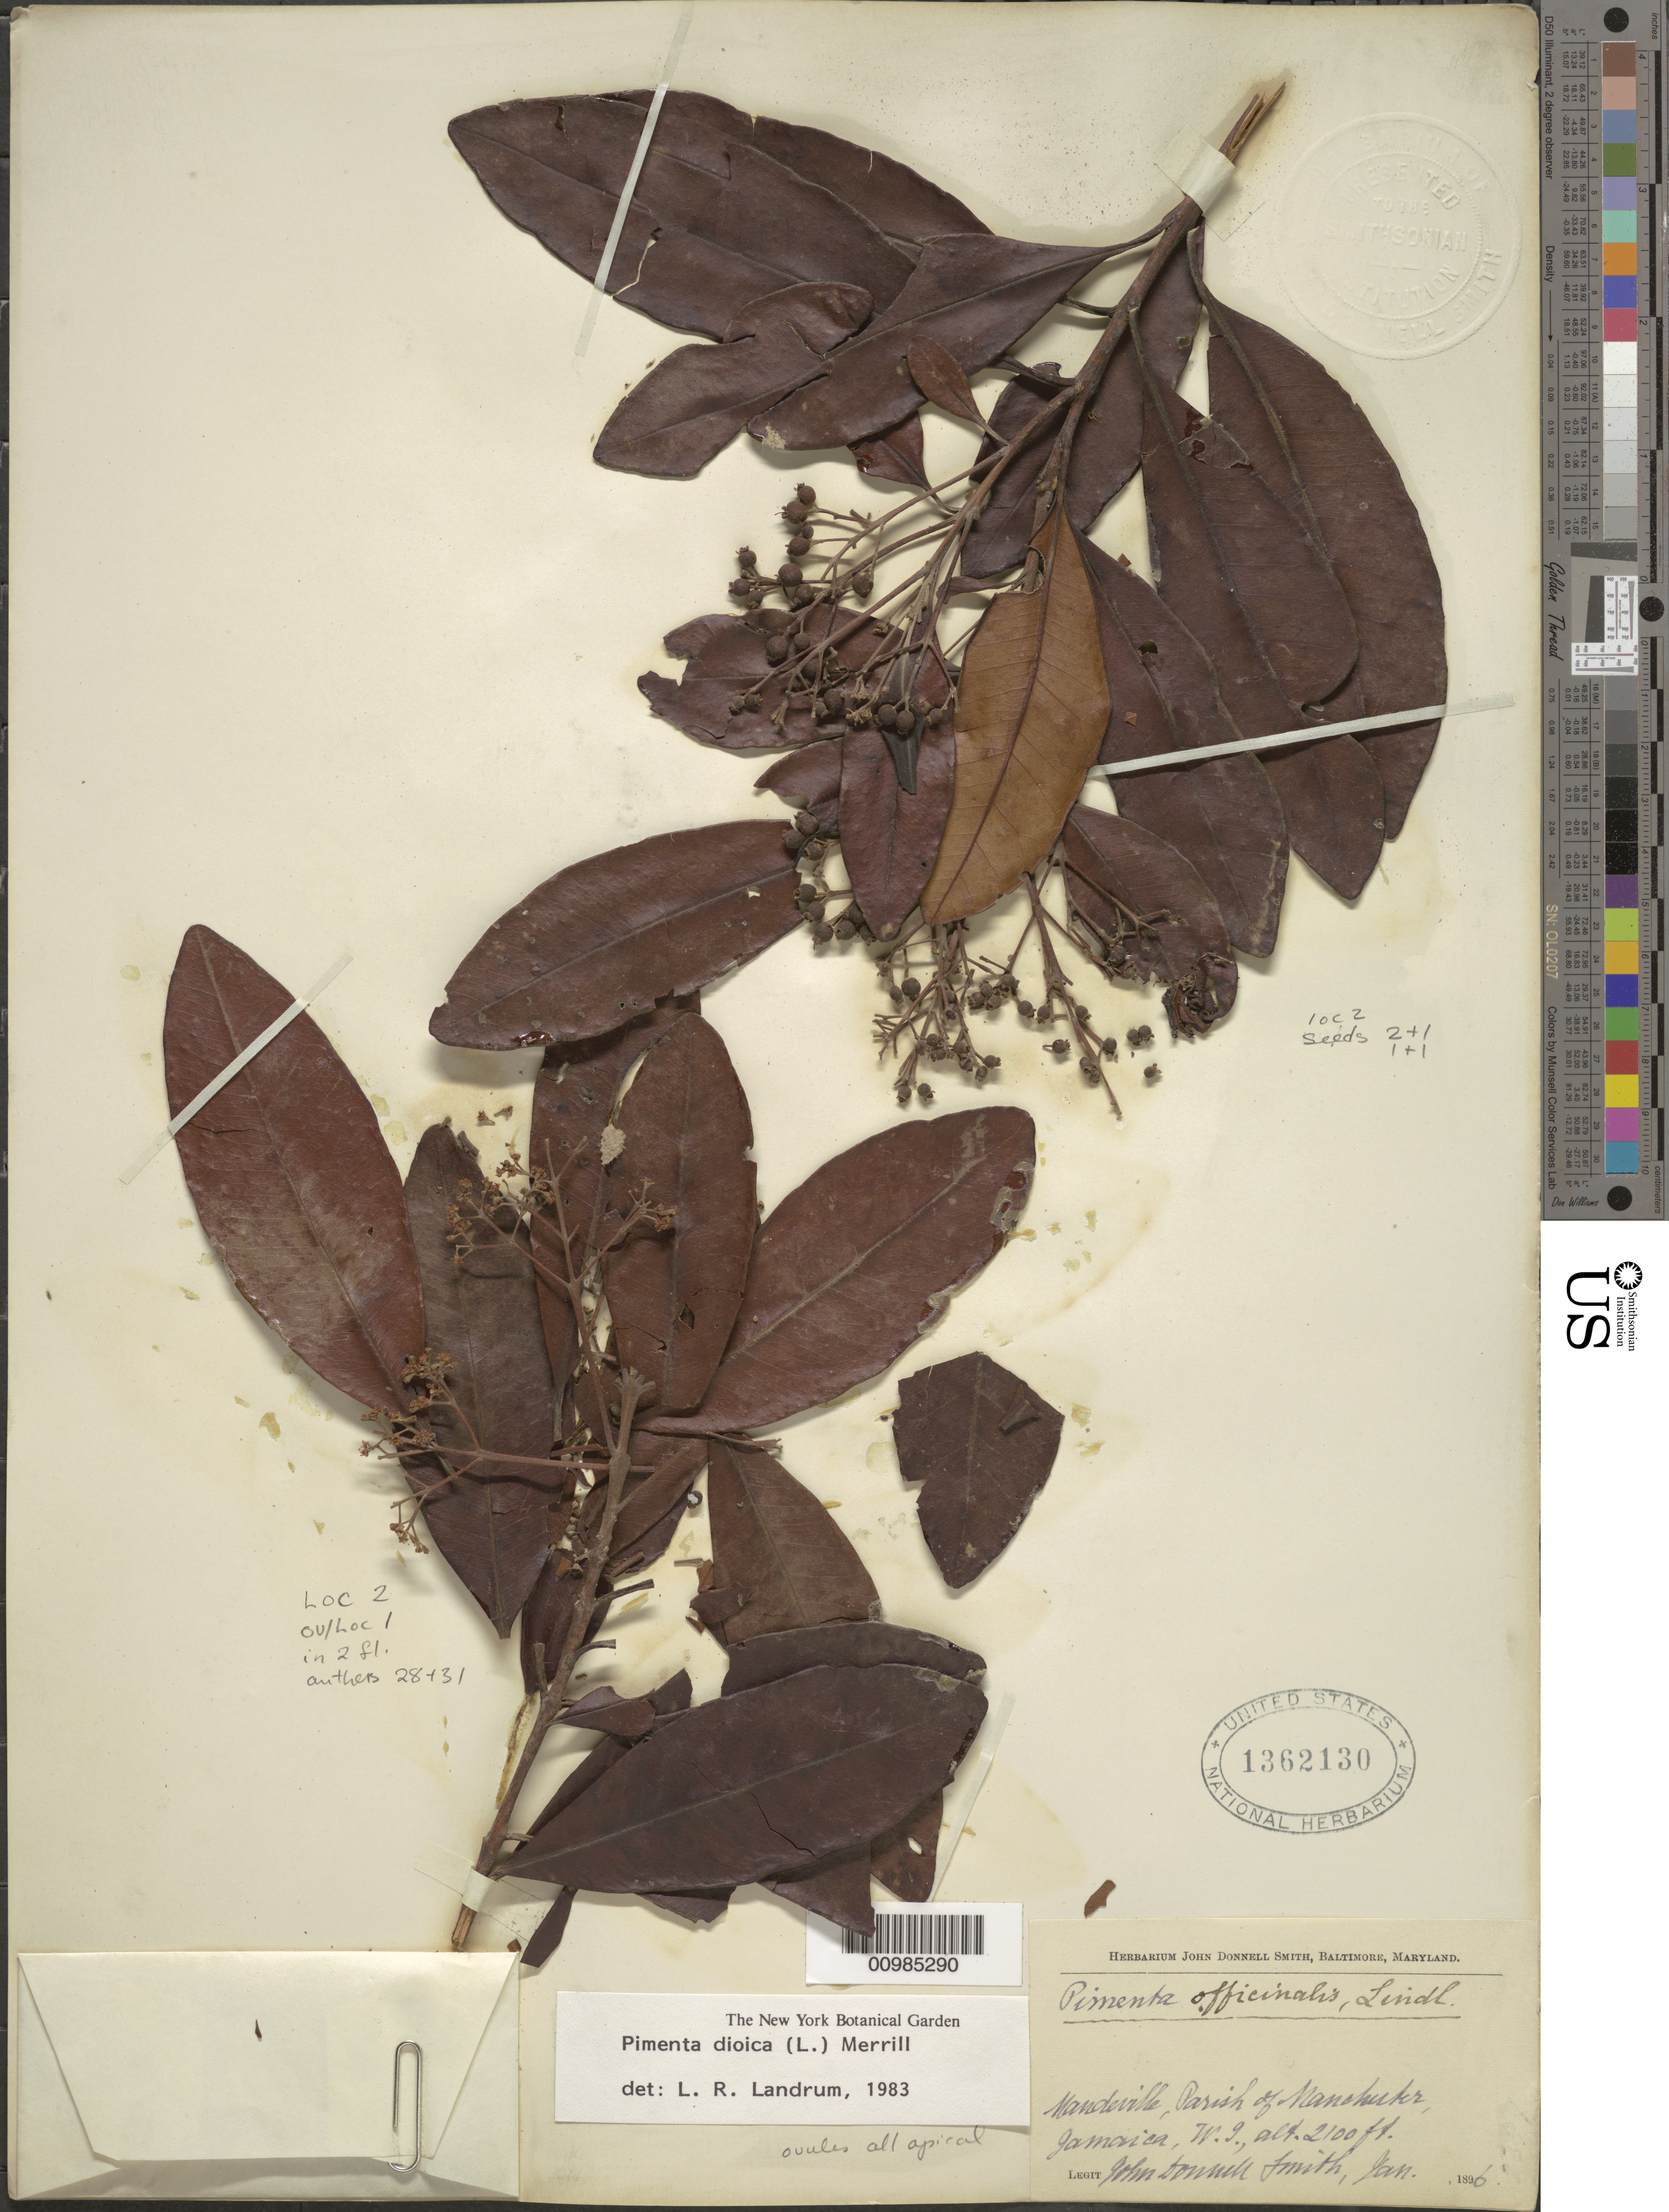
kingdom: Plantae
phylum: Tracheophyta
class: Magnoliopsida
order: Myrtales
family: Myrtaceae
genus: Pimenta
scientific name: Pimenta dioica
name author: (L.) Merr.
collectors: J. Donnell Smith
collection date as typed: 01 Jan 1896 to 31 Jan 1896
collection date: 1896-01-01/1896-01-31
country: Jamaica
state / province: Manchester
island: Jamaica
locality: Mandeville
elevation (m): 640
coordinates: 0 N, 0 E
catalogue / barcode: US 1362130